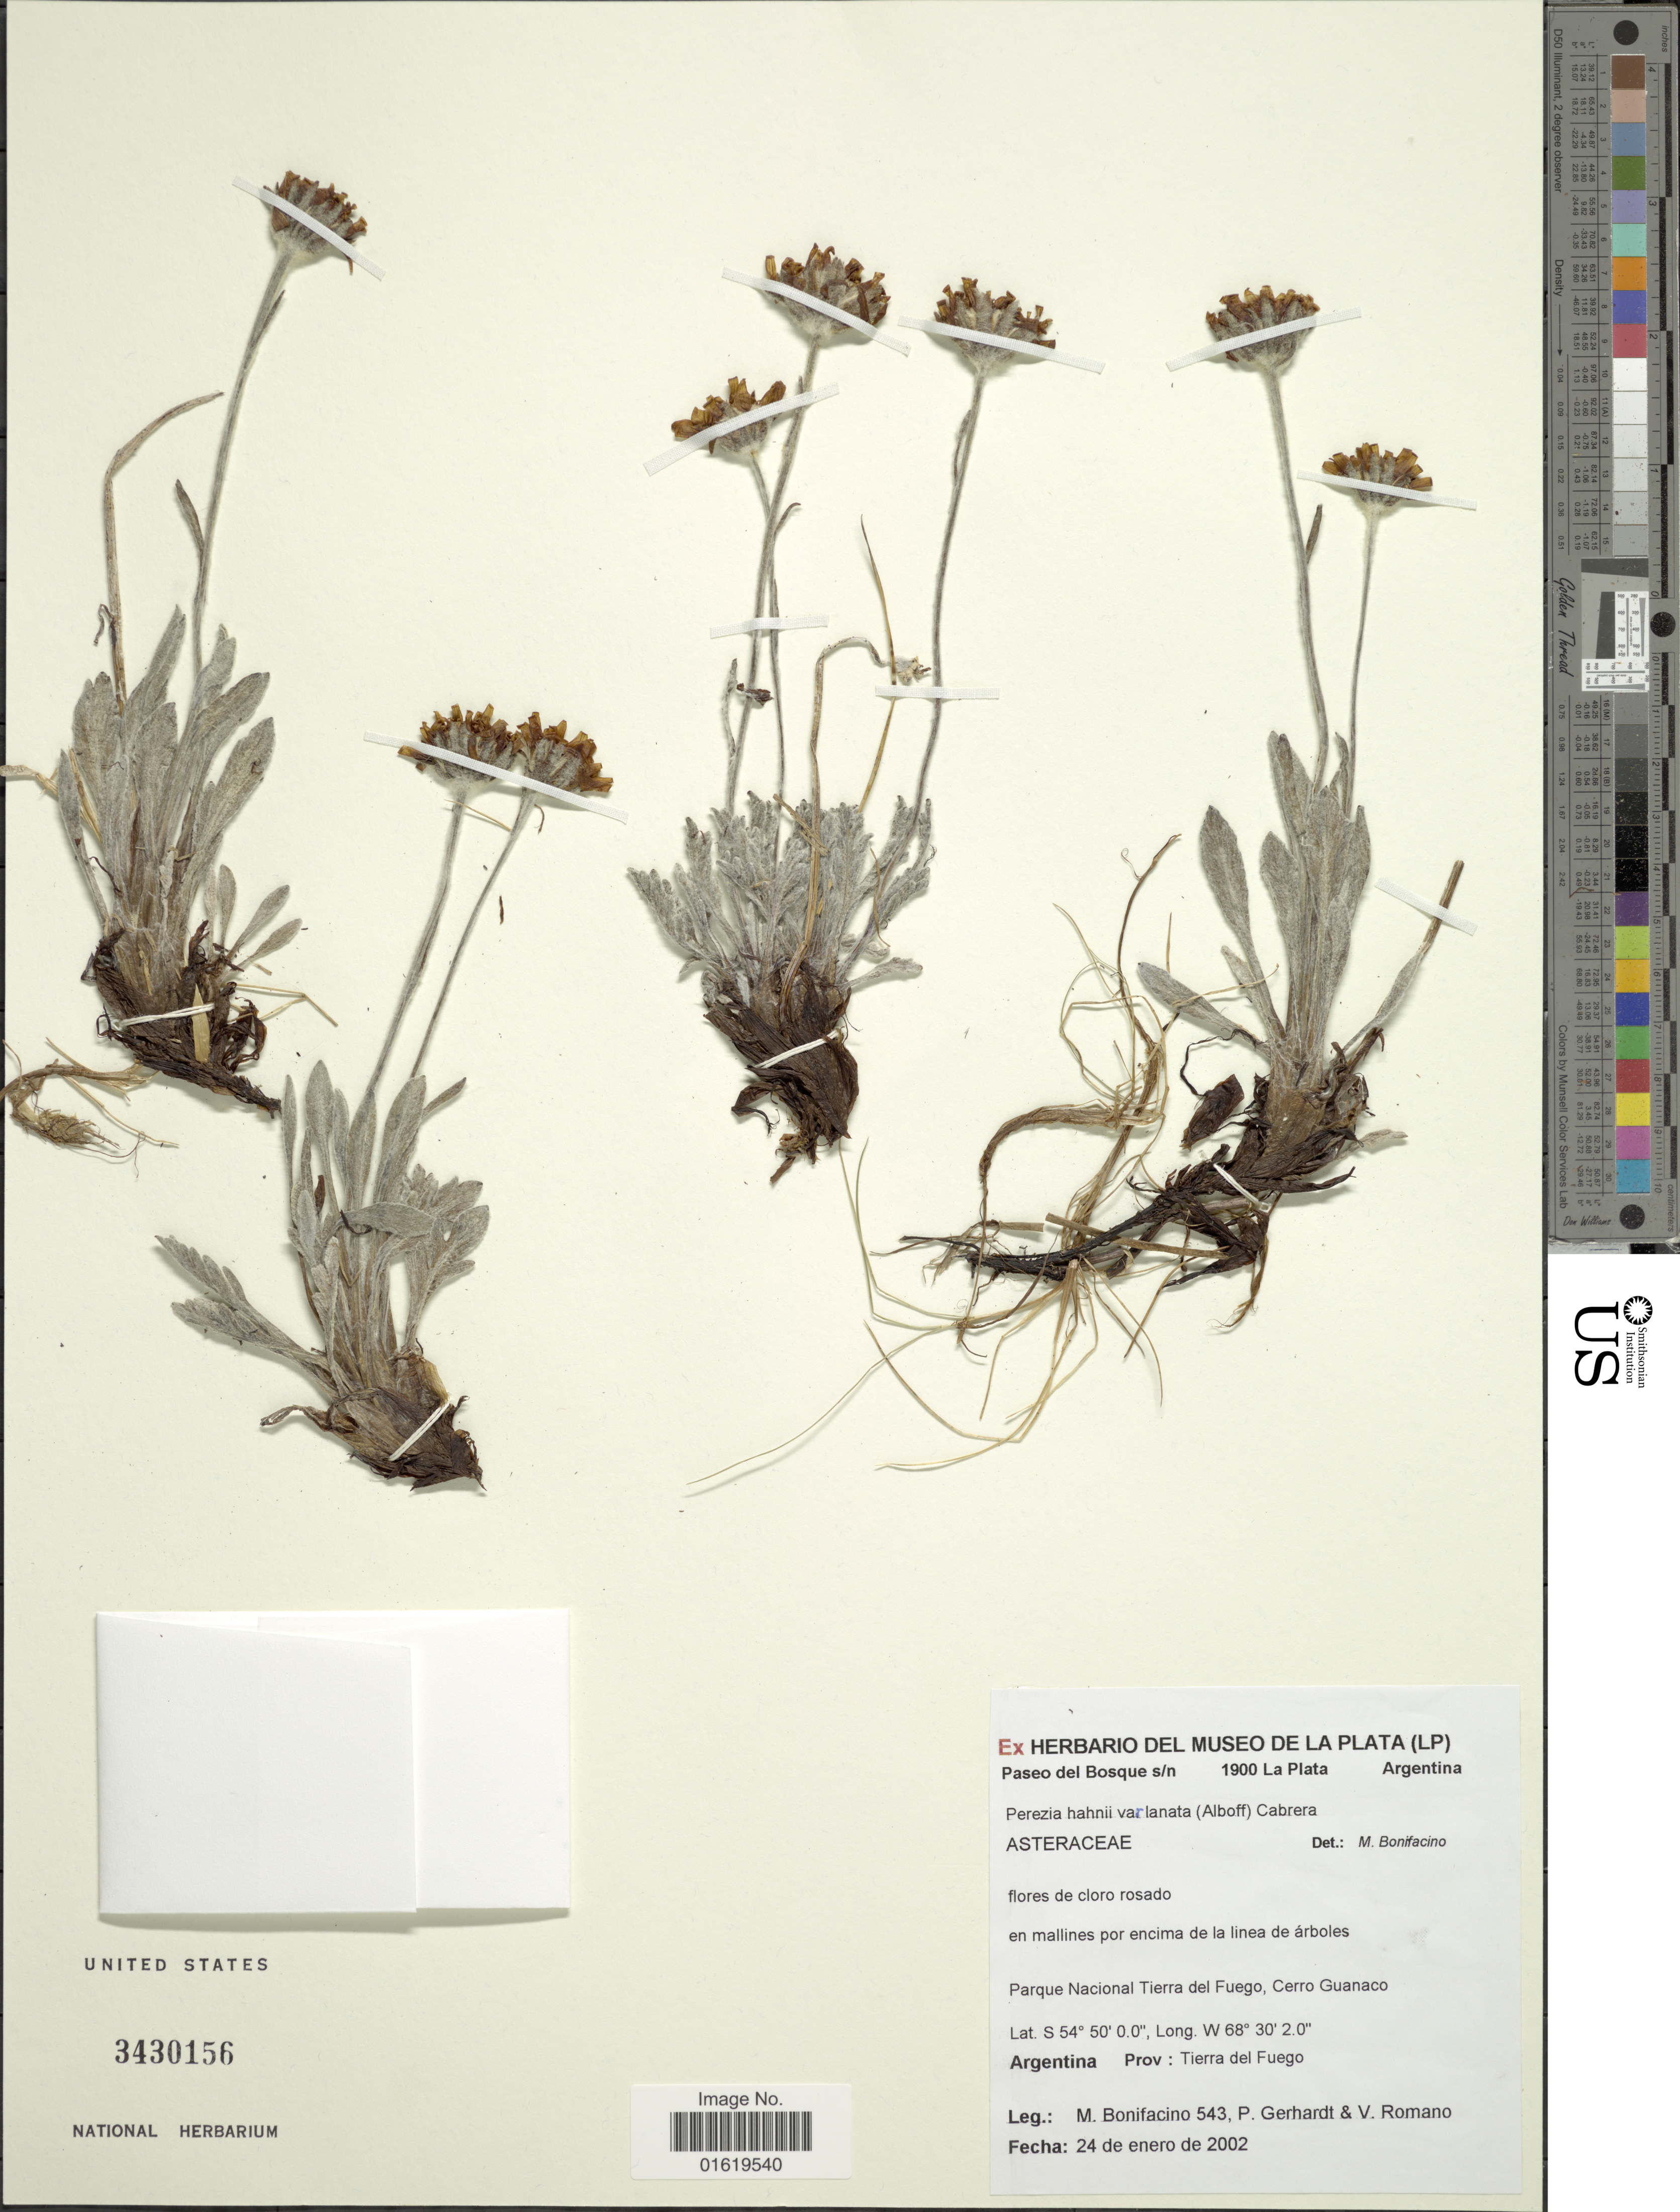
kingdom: Plantae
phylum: Tracheophyta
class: Magnoliopsida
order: Asterales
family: Asteraceae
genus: Leucheria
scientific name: Leucheria hahnii var. lanata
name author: (Albov) Cabrera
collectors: M. Bonifacino, P. Gerhardt & V. Romano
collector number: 0543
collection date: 2002-01-24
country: Argentina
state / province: Tierra del Fuego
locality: Parque Nacional Tierra del Fuego, Cerro Guanaco.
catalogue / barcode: US 3430156